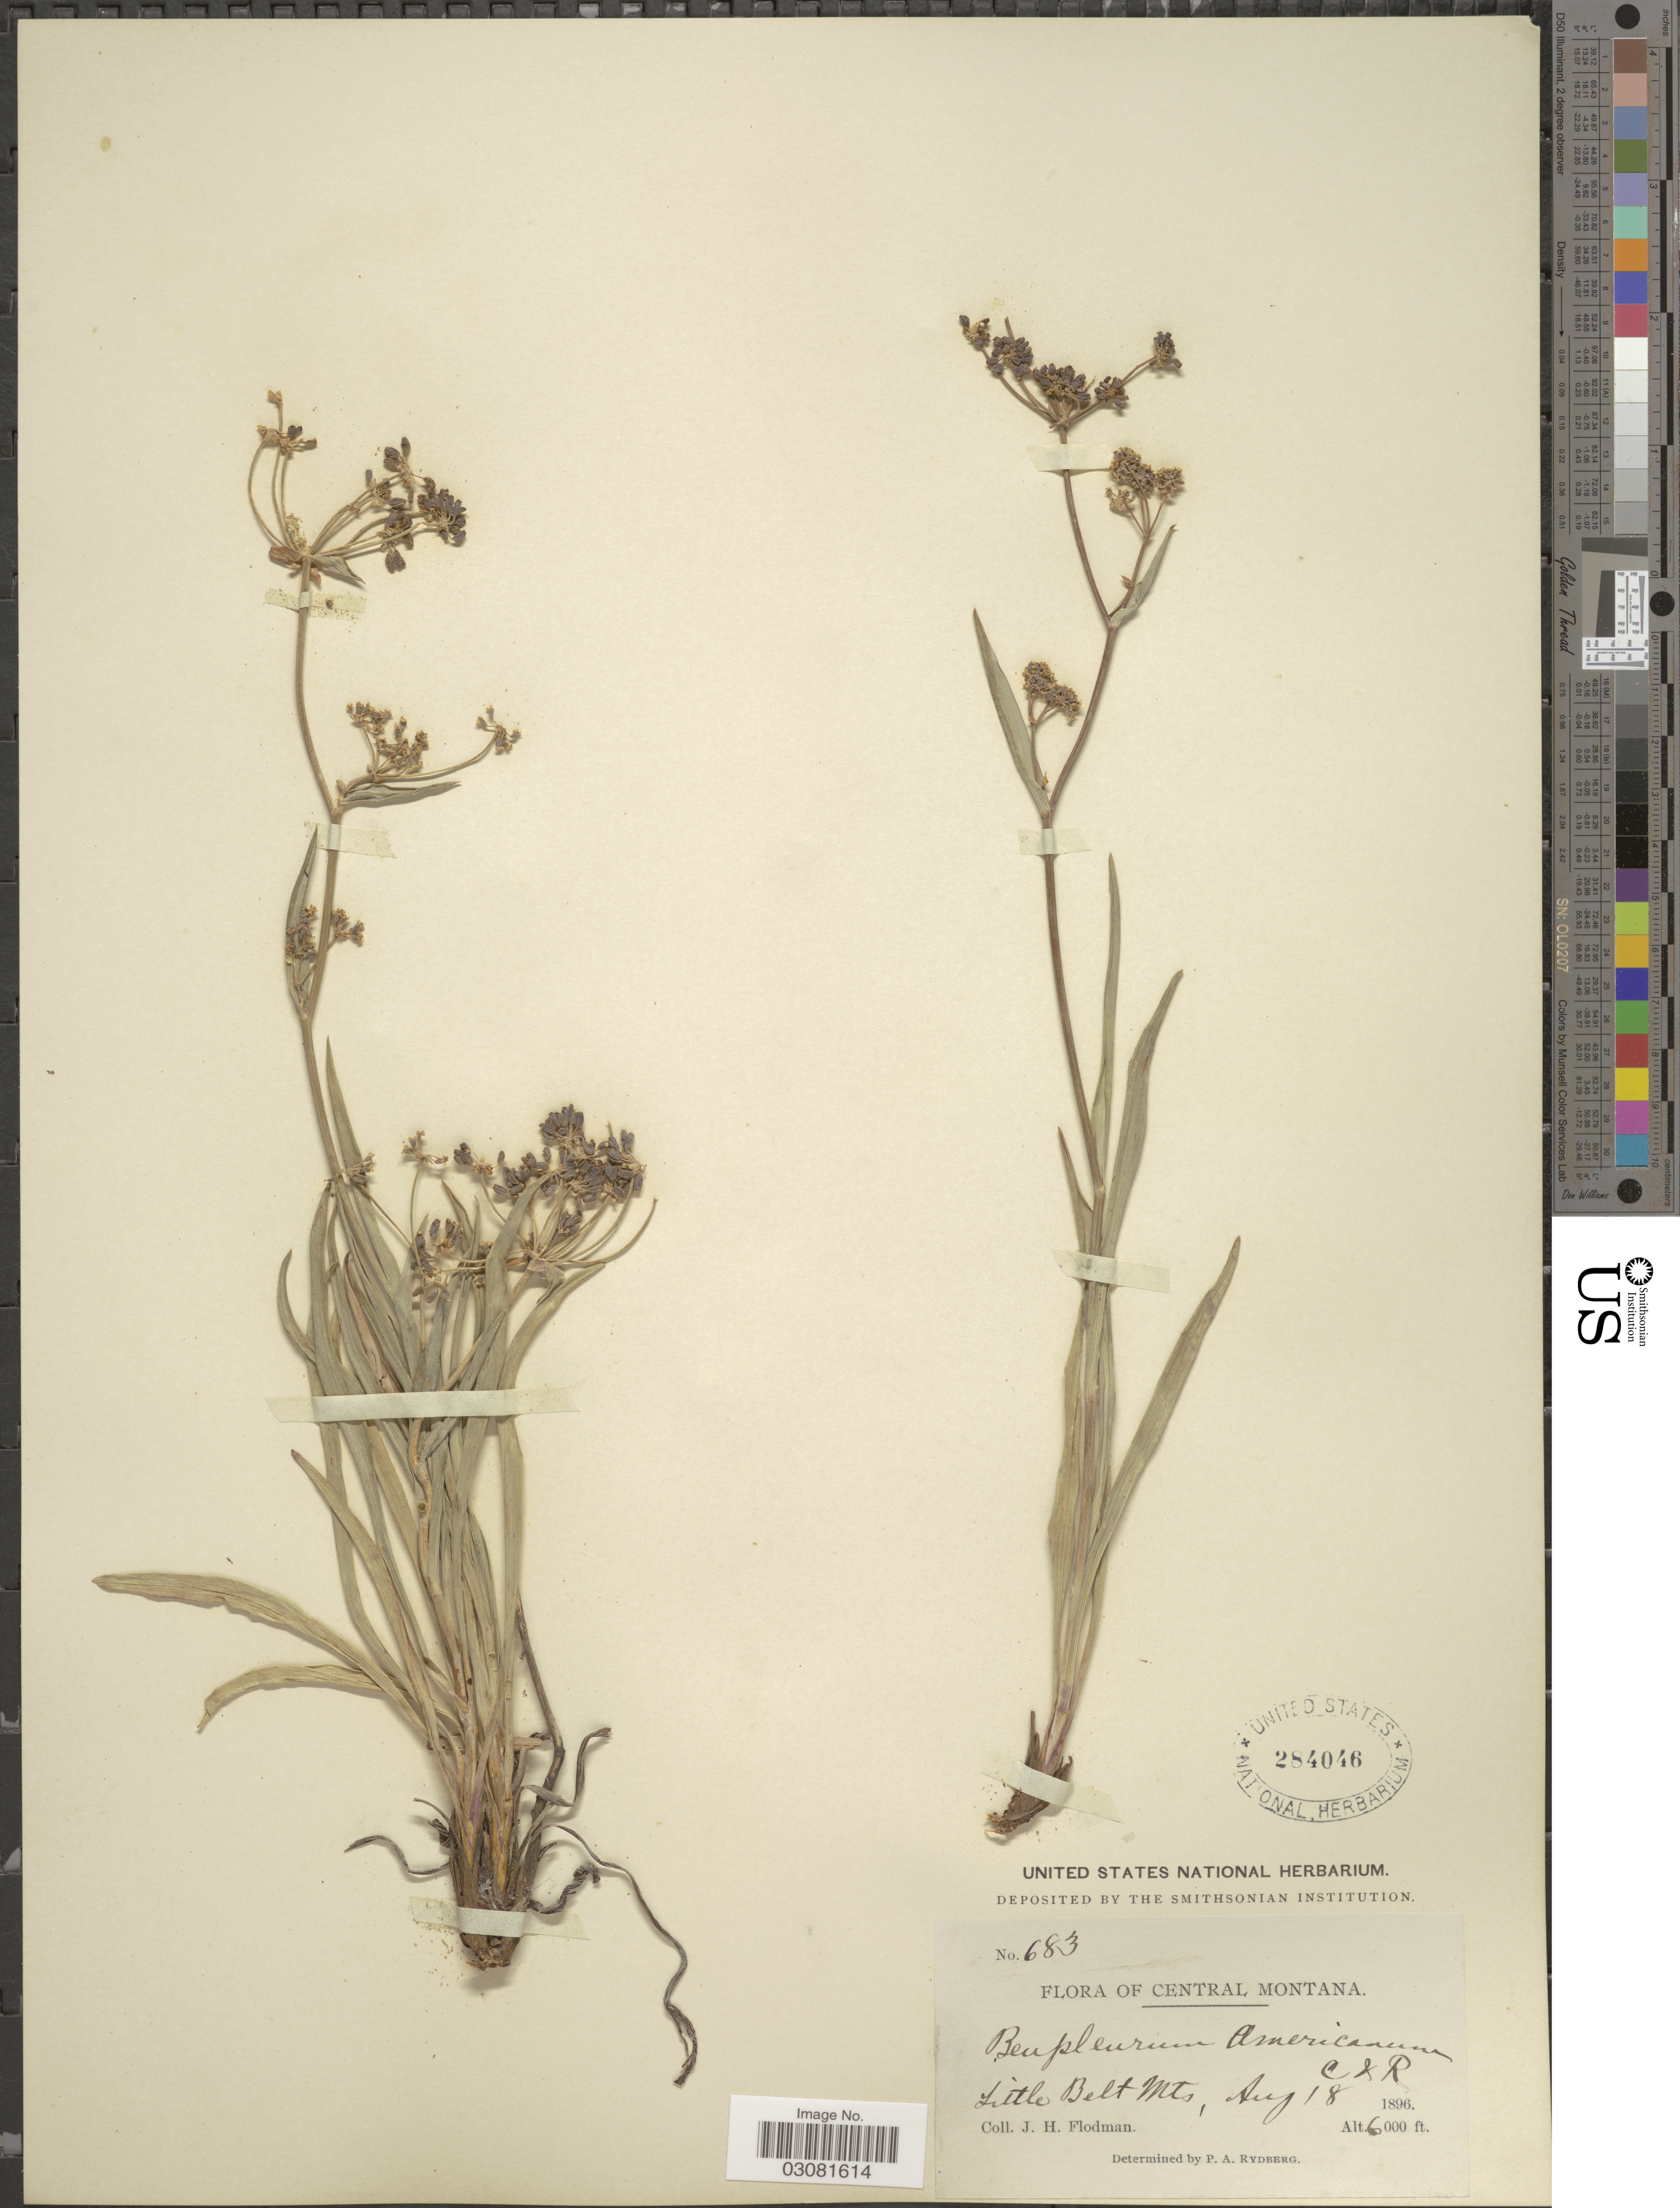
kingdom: Plantae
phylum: Tracheophyta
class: Magnoliopsida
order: Apiales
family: Apiaceae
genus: Bupleurum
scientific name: Bupleurum americanum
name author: J.M. Coult. & Rose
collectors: J. Flodman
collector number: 683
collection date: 1896-08-18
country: United States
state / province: Montana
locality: Central Montana, Little Belt Mts.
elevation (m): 1829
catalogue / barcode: US 284046